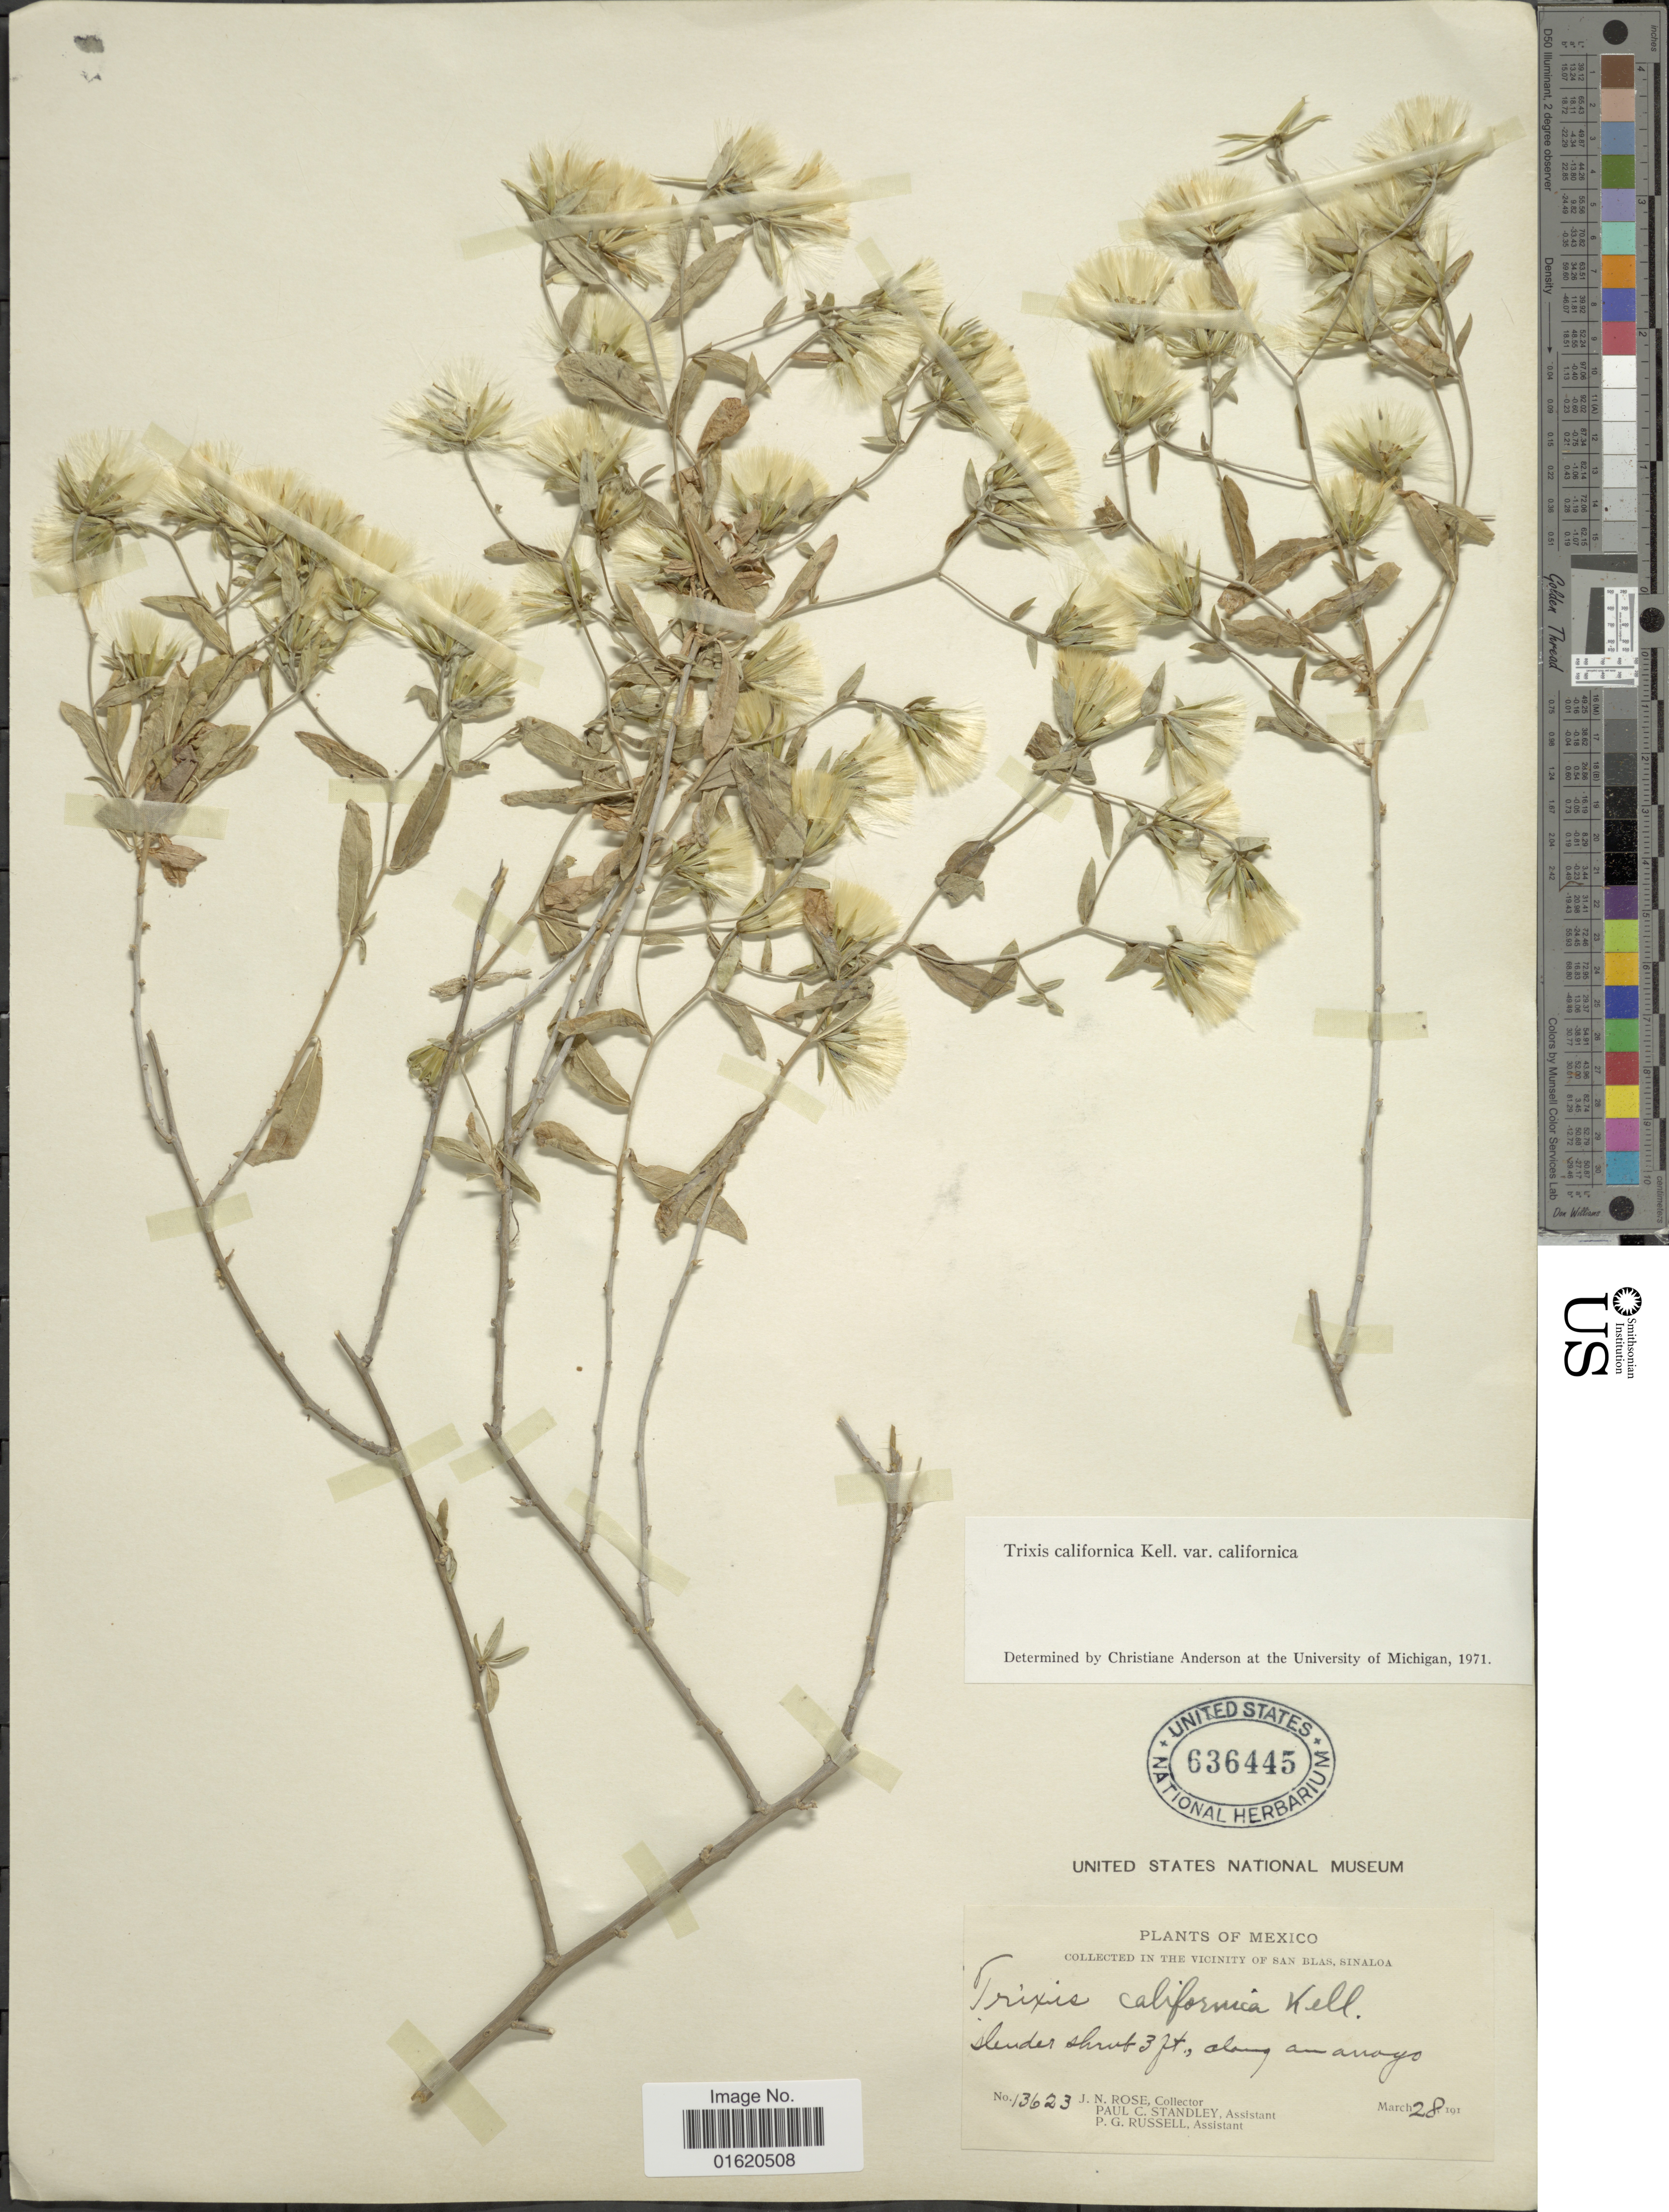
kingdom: Plantae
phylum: Tracheophyta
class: Magnoliopsida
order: Asterales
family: Asteraceae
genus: Trixis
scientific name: Trixis californica var. californica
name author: Kellogg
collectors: J. N. Rose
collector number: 13623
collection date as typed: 191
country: Mexico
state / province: Sinaloa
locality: Vicinity of San Blas, slender shrub 3 ft., along an arroyo.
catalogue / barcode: US 636445